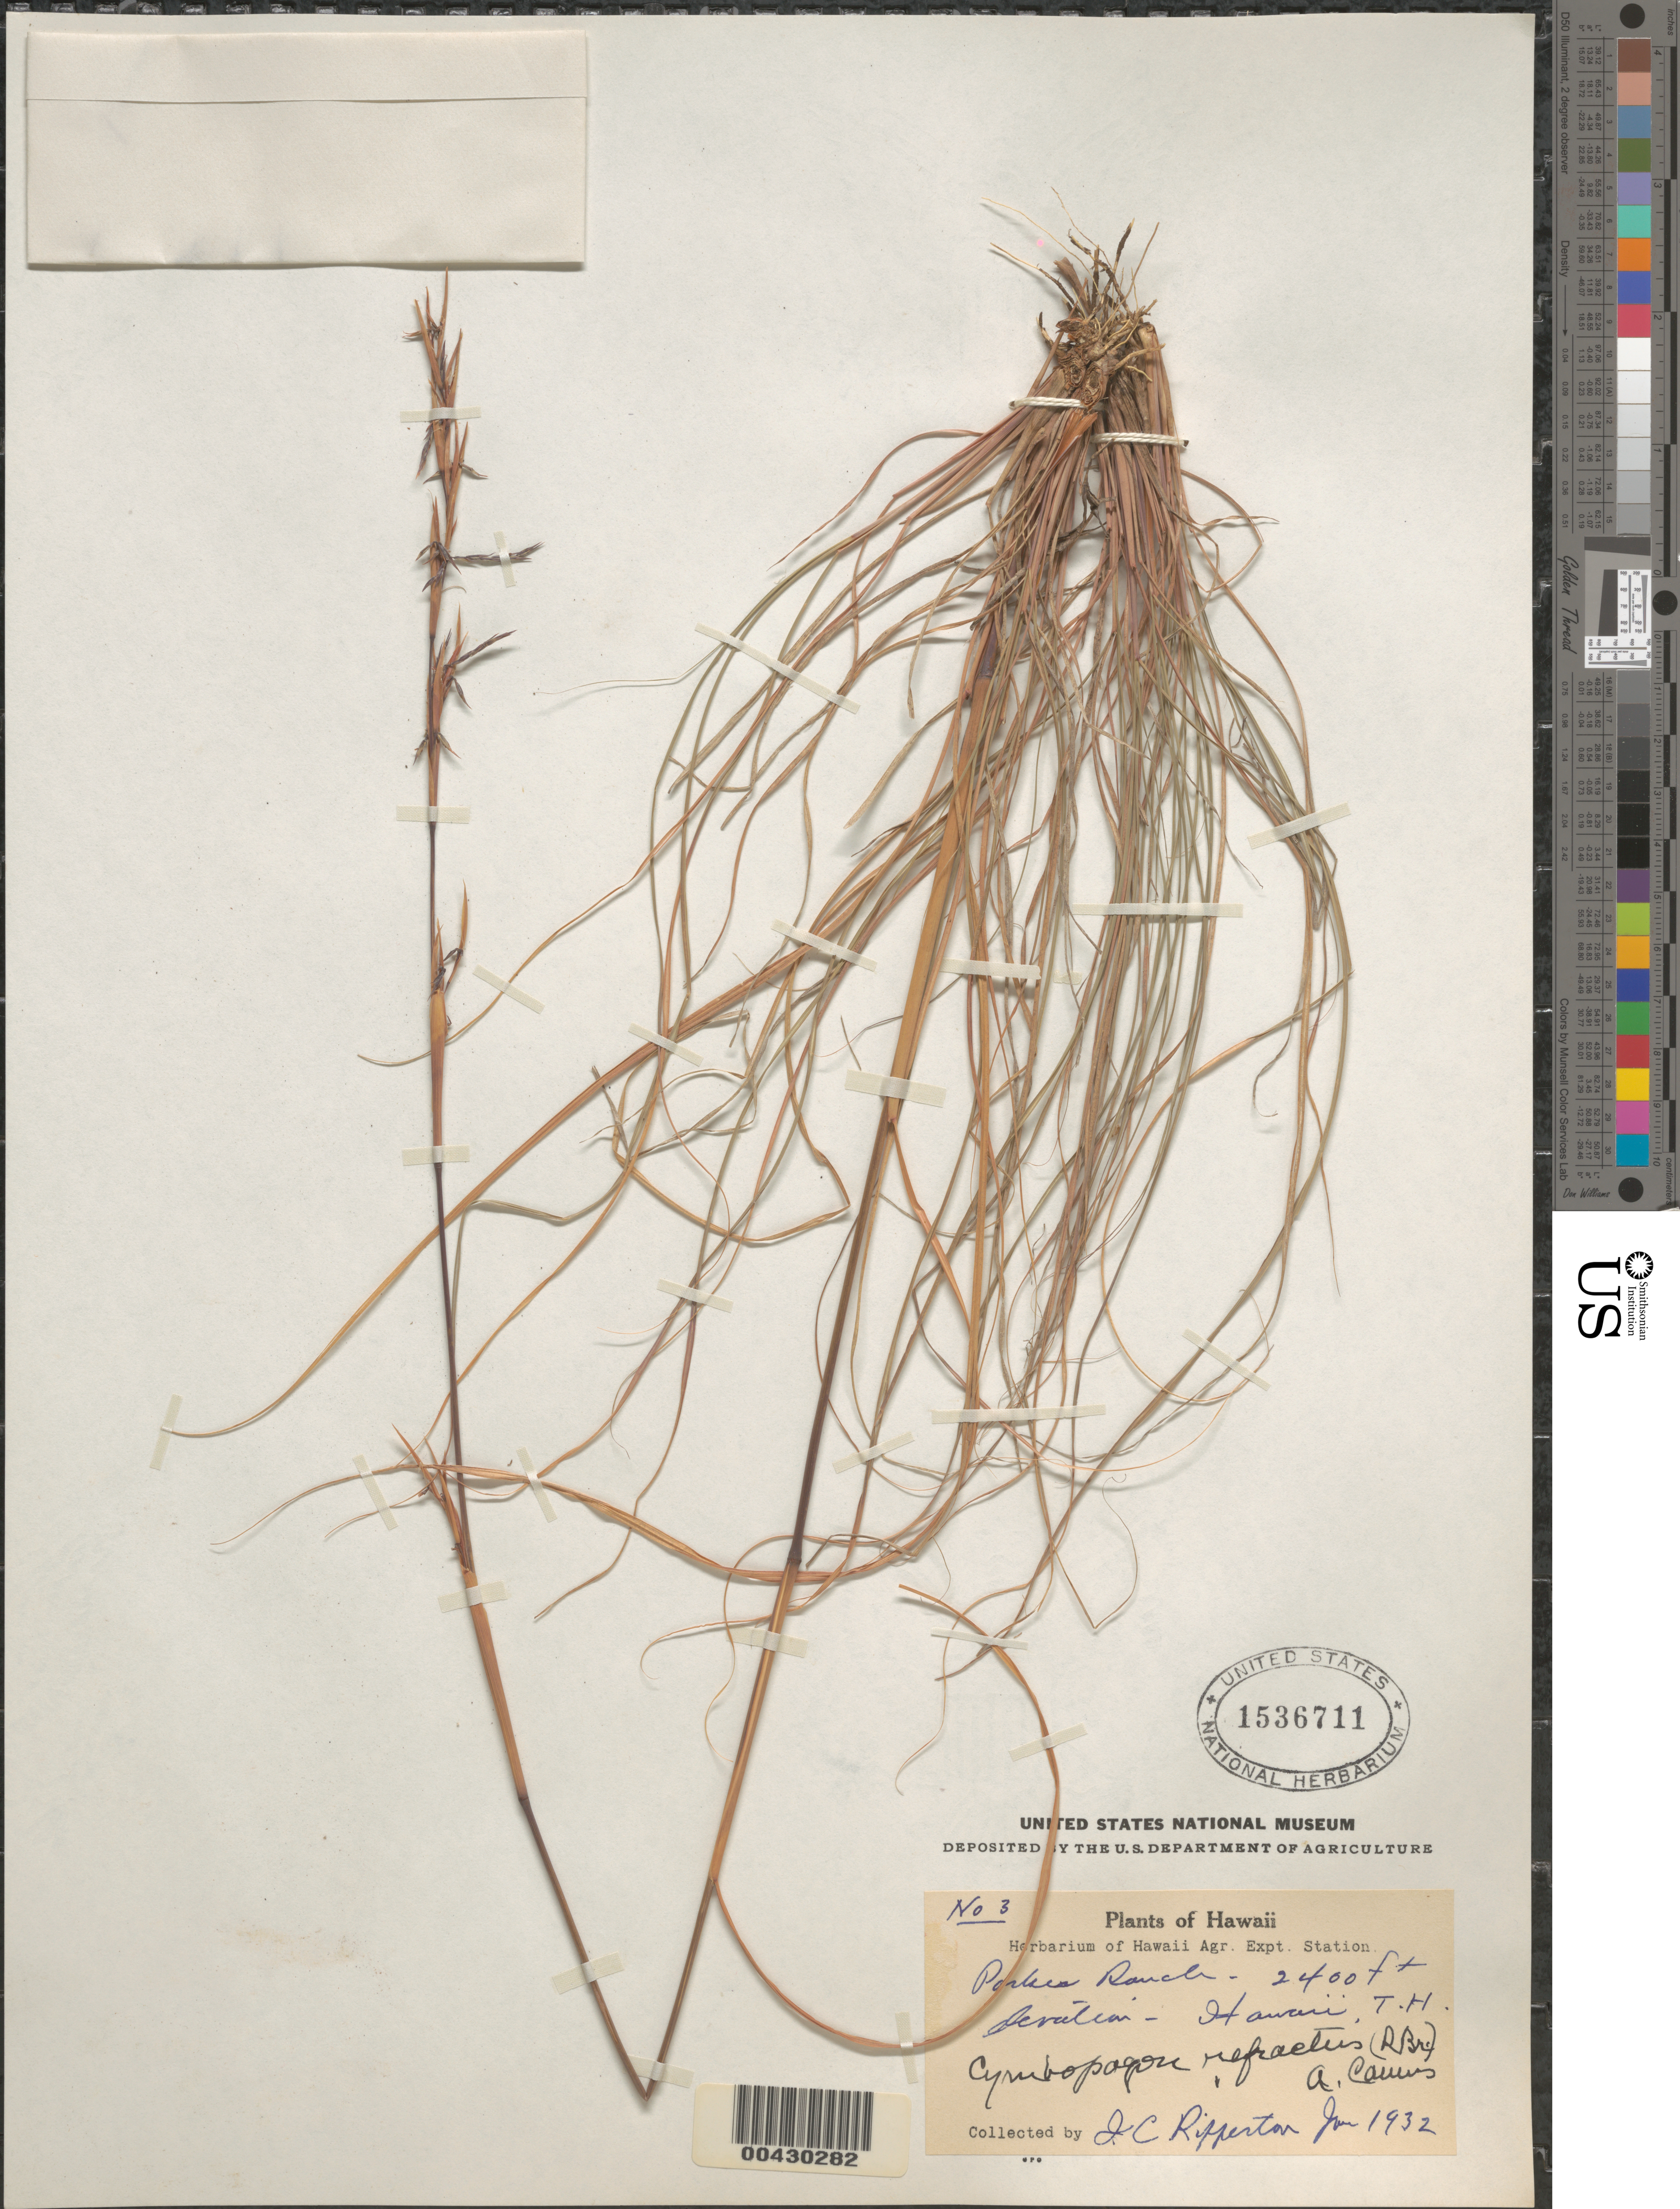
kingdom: Plantae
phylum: Tracheophyta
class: Liliopsida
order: Poales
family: Poaceae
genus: Cymbopogon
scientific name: Cymbopogon refractus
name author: (R. Br.) A. Camus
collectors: J. Ripperton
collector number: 3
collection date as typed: Jan 1932 or Jun 1932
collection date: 1932-01 or 1932-06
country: United States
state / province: Hawaii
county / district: Hawaii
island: Hawaii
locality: Parker Ranch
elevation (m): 732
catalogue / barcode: US 1536711